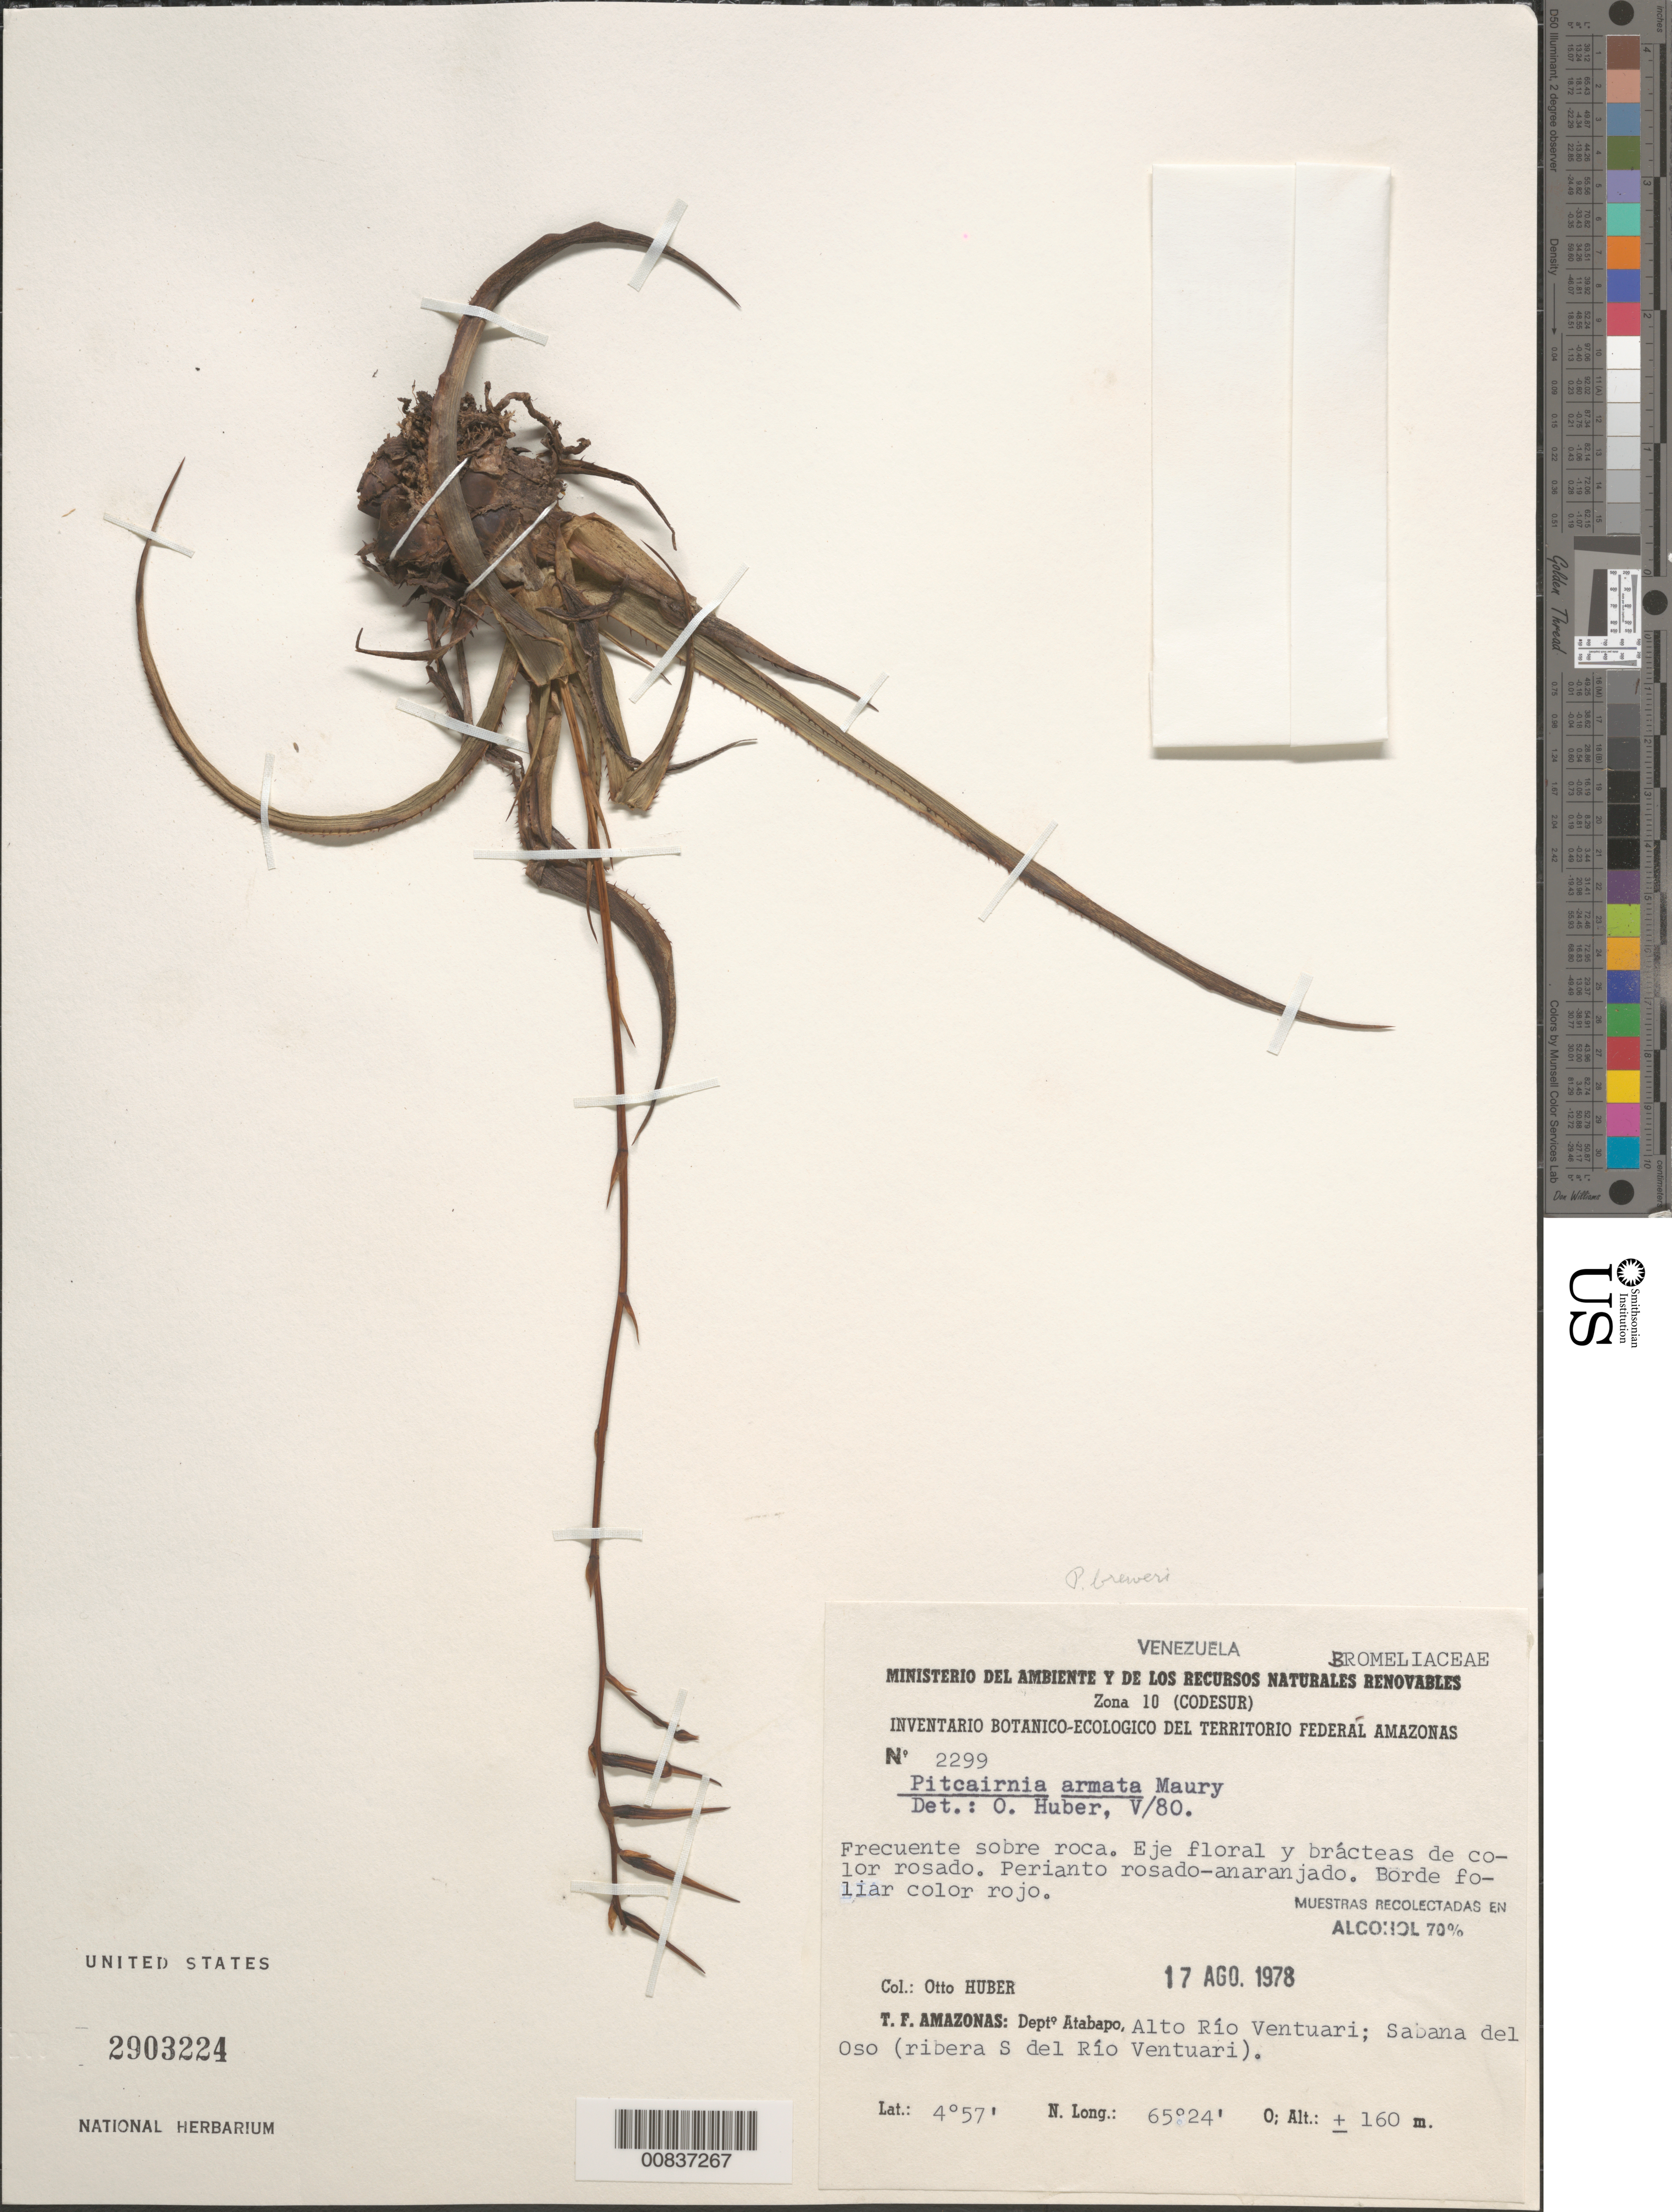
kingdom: Plantae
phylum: Tracheophyta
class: Liliopsida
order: Poales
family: Bromeliaceae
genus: Pitcairnia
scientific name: Pitcairnia armata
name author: Maury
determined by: Huber, Otto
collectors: O. Huber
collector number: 2299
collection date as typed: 17-Aug-78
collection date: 1978-08-17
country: Venezuela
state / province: Amazonas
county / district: Atabapo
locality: Alto Río Ventuari, Sabana del Oso (ribera S del Río Ventuari)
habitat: Sobre roca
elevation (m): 160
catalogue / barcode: US 2903224